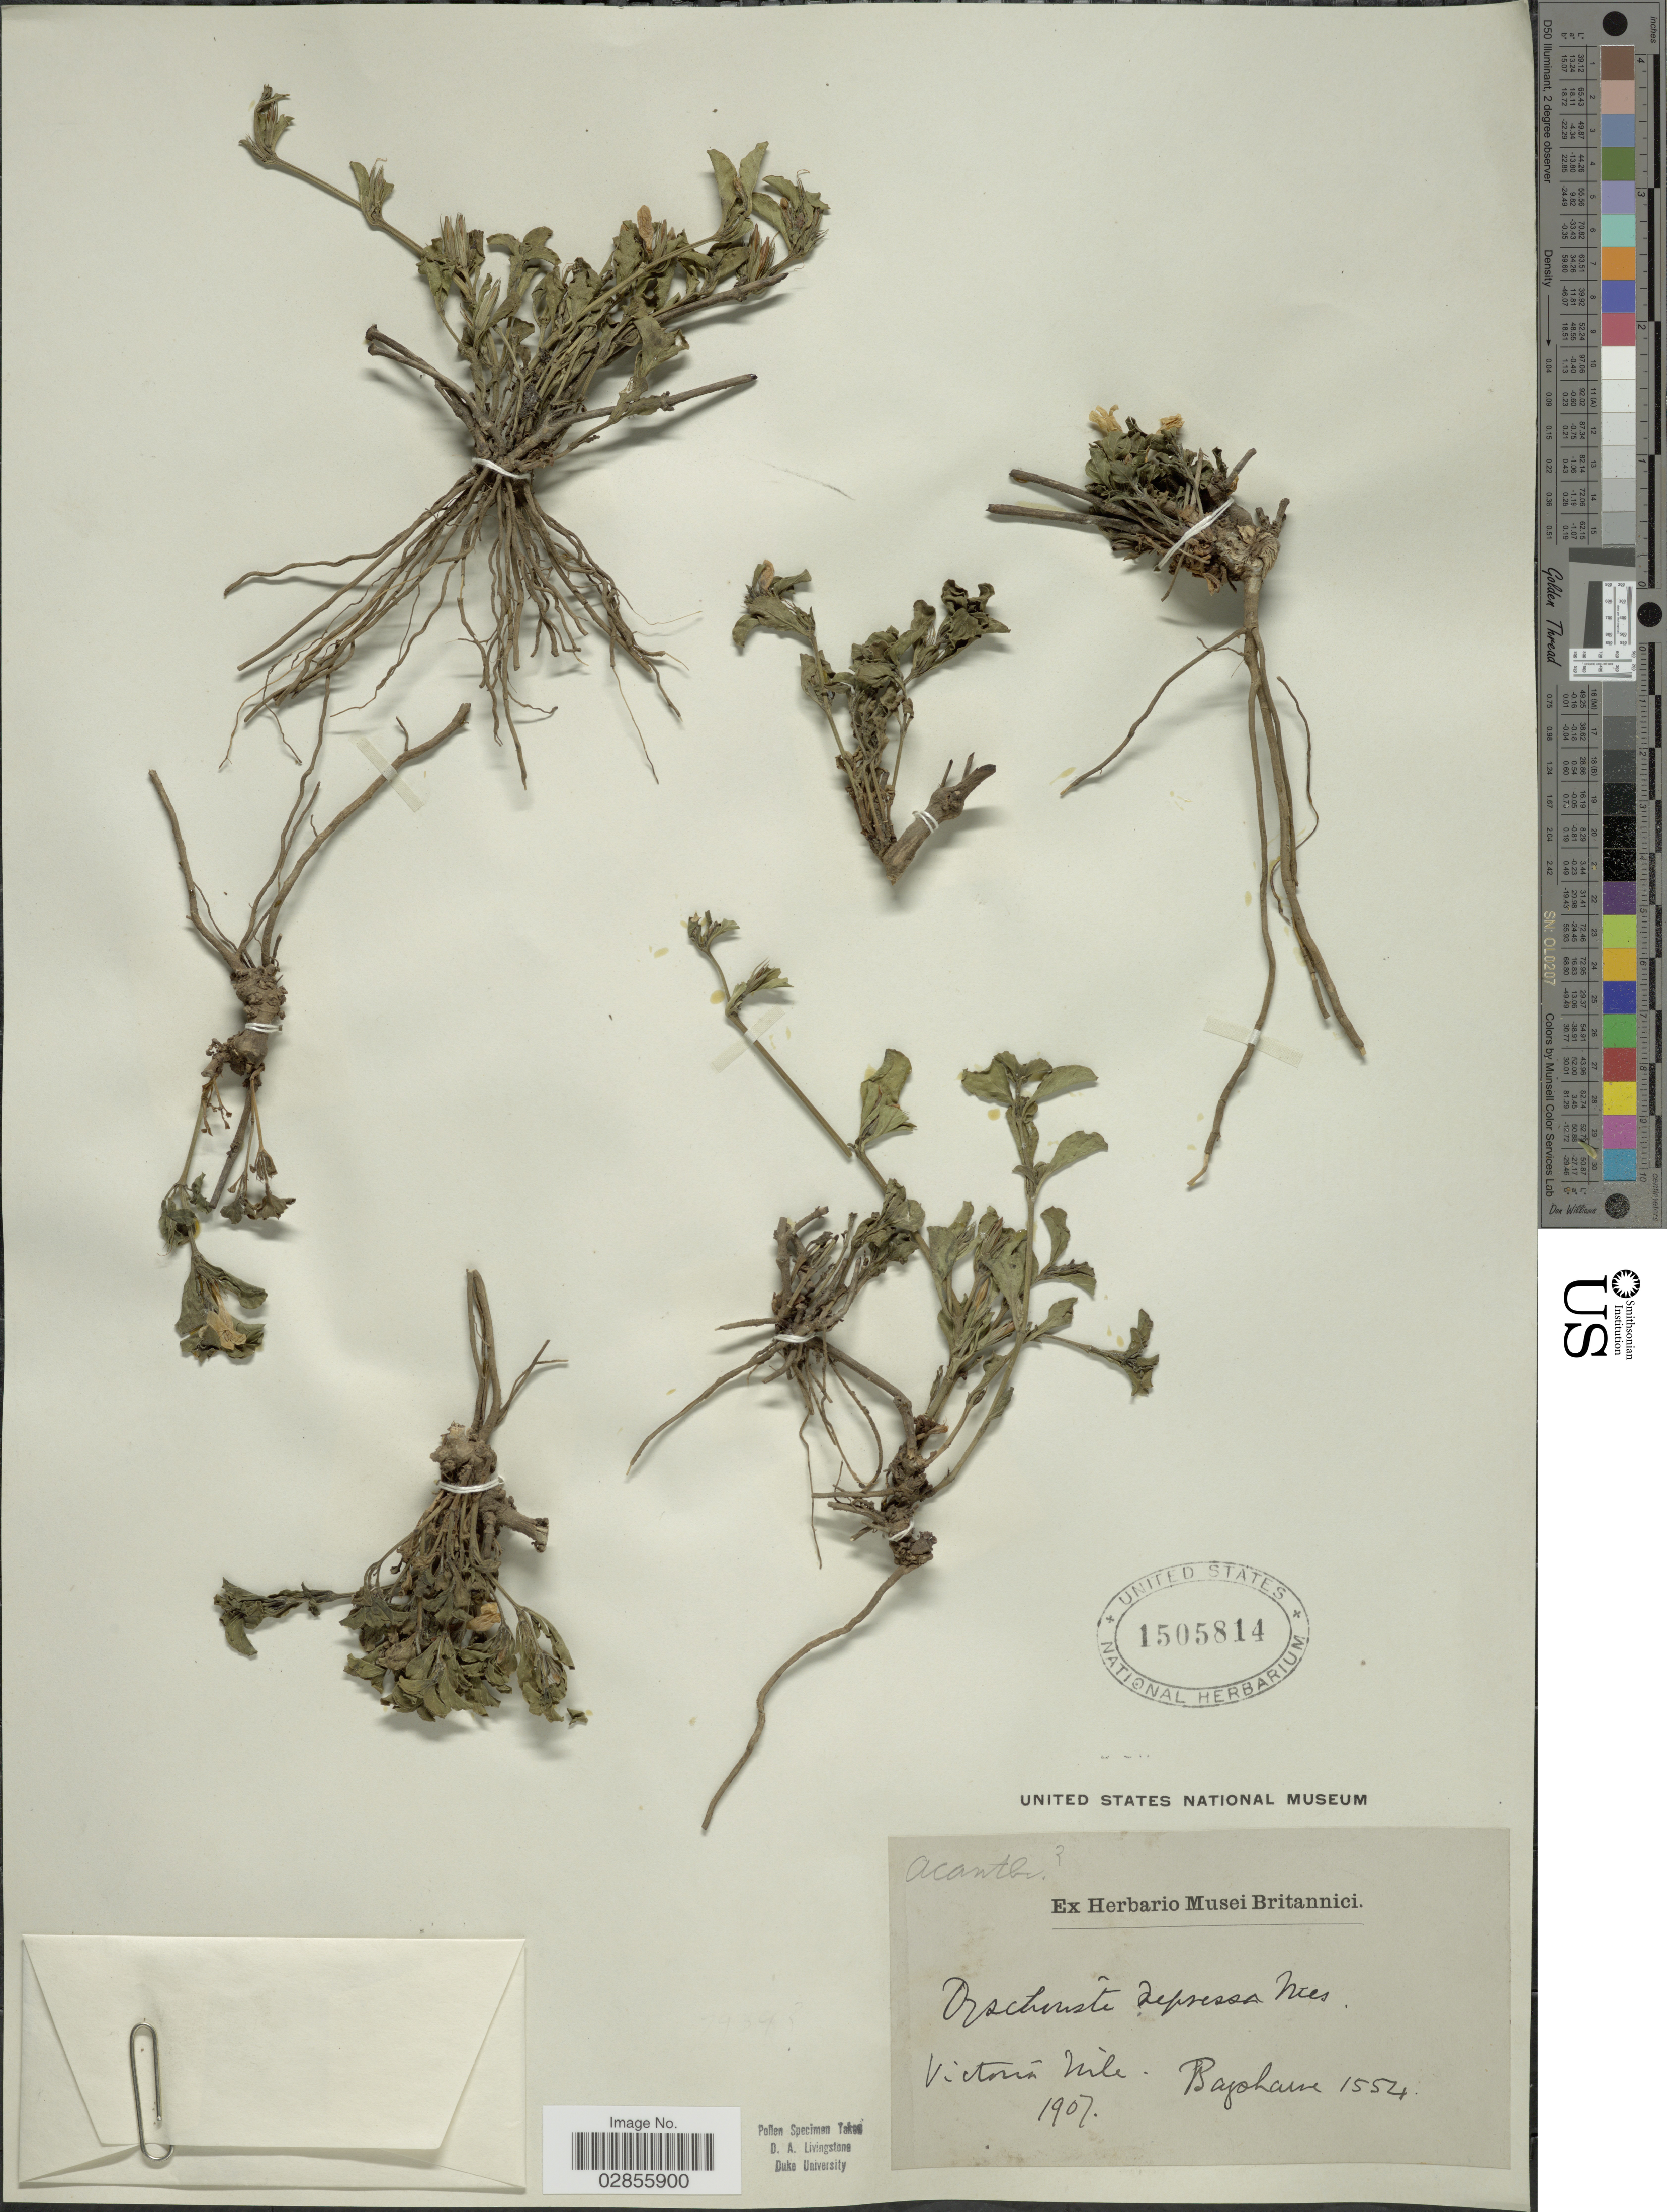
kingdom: Plantae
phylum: Tracheophyta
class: Magnoliopsida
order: Lamiales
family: Acanthaceae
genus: Dyschoriste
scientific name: Dyschoriste erecta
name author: (Burm. f.) Kuntze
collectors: Baphane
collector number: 1554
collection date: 1907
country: Uganda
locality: Victoria Nile.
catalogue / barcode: US 1505814